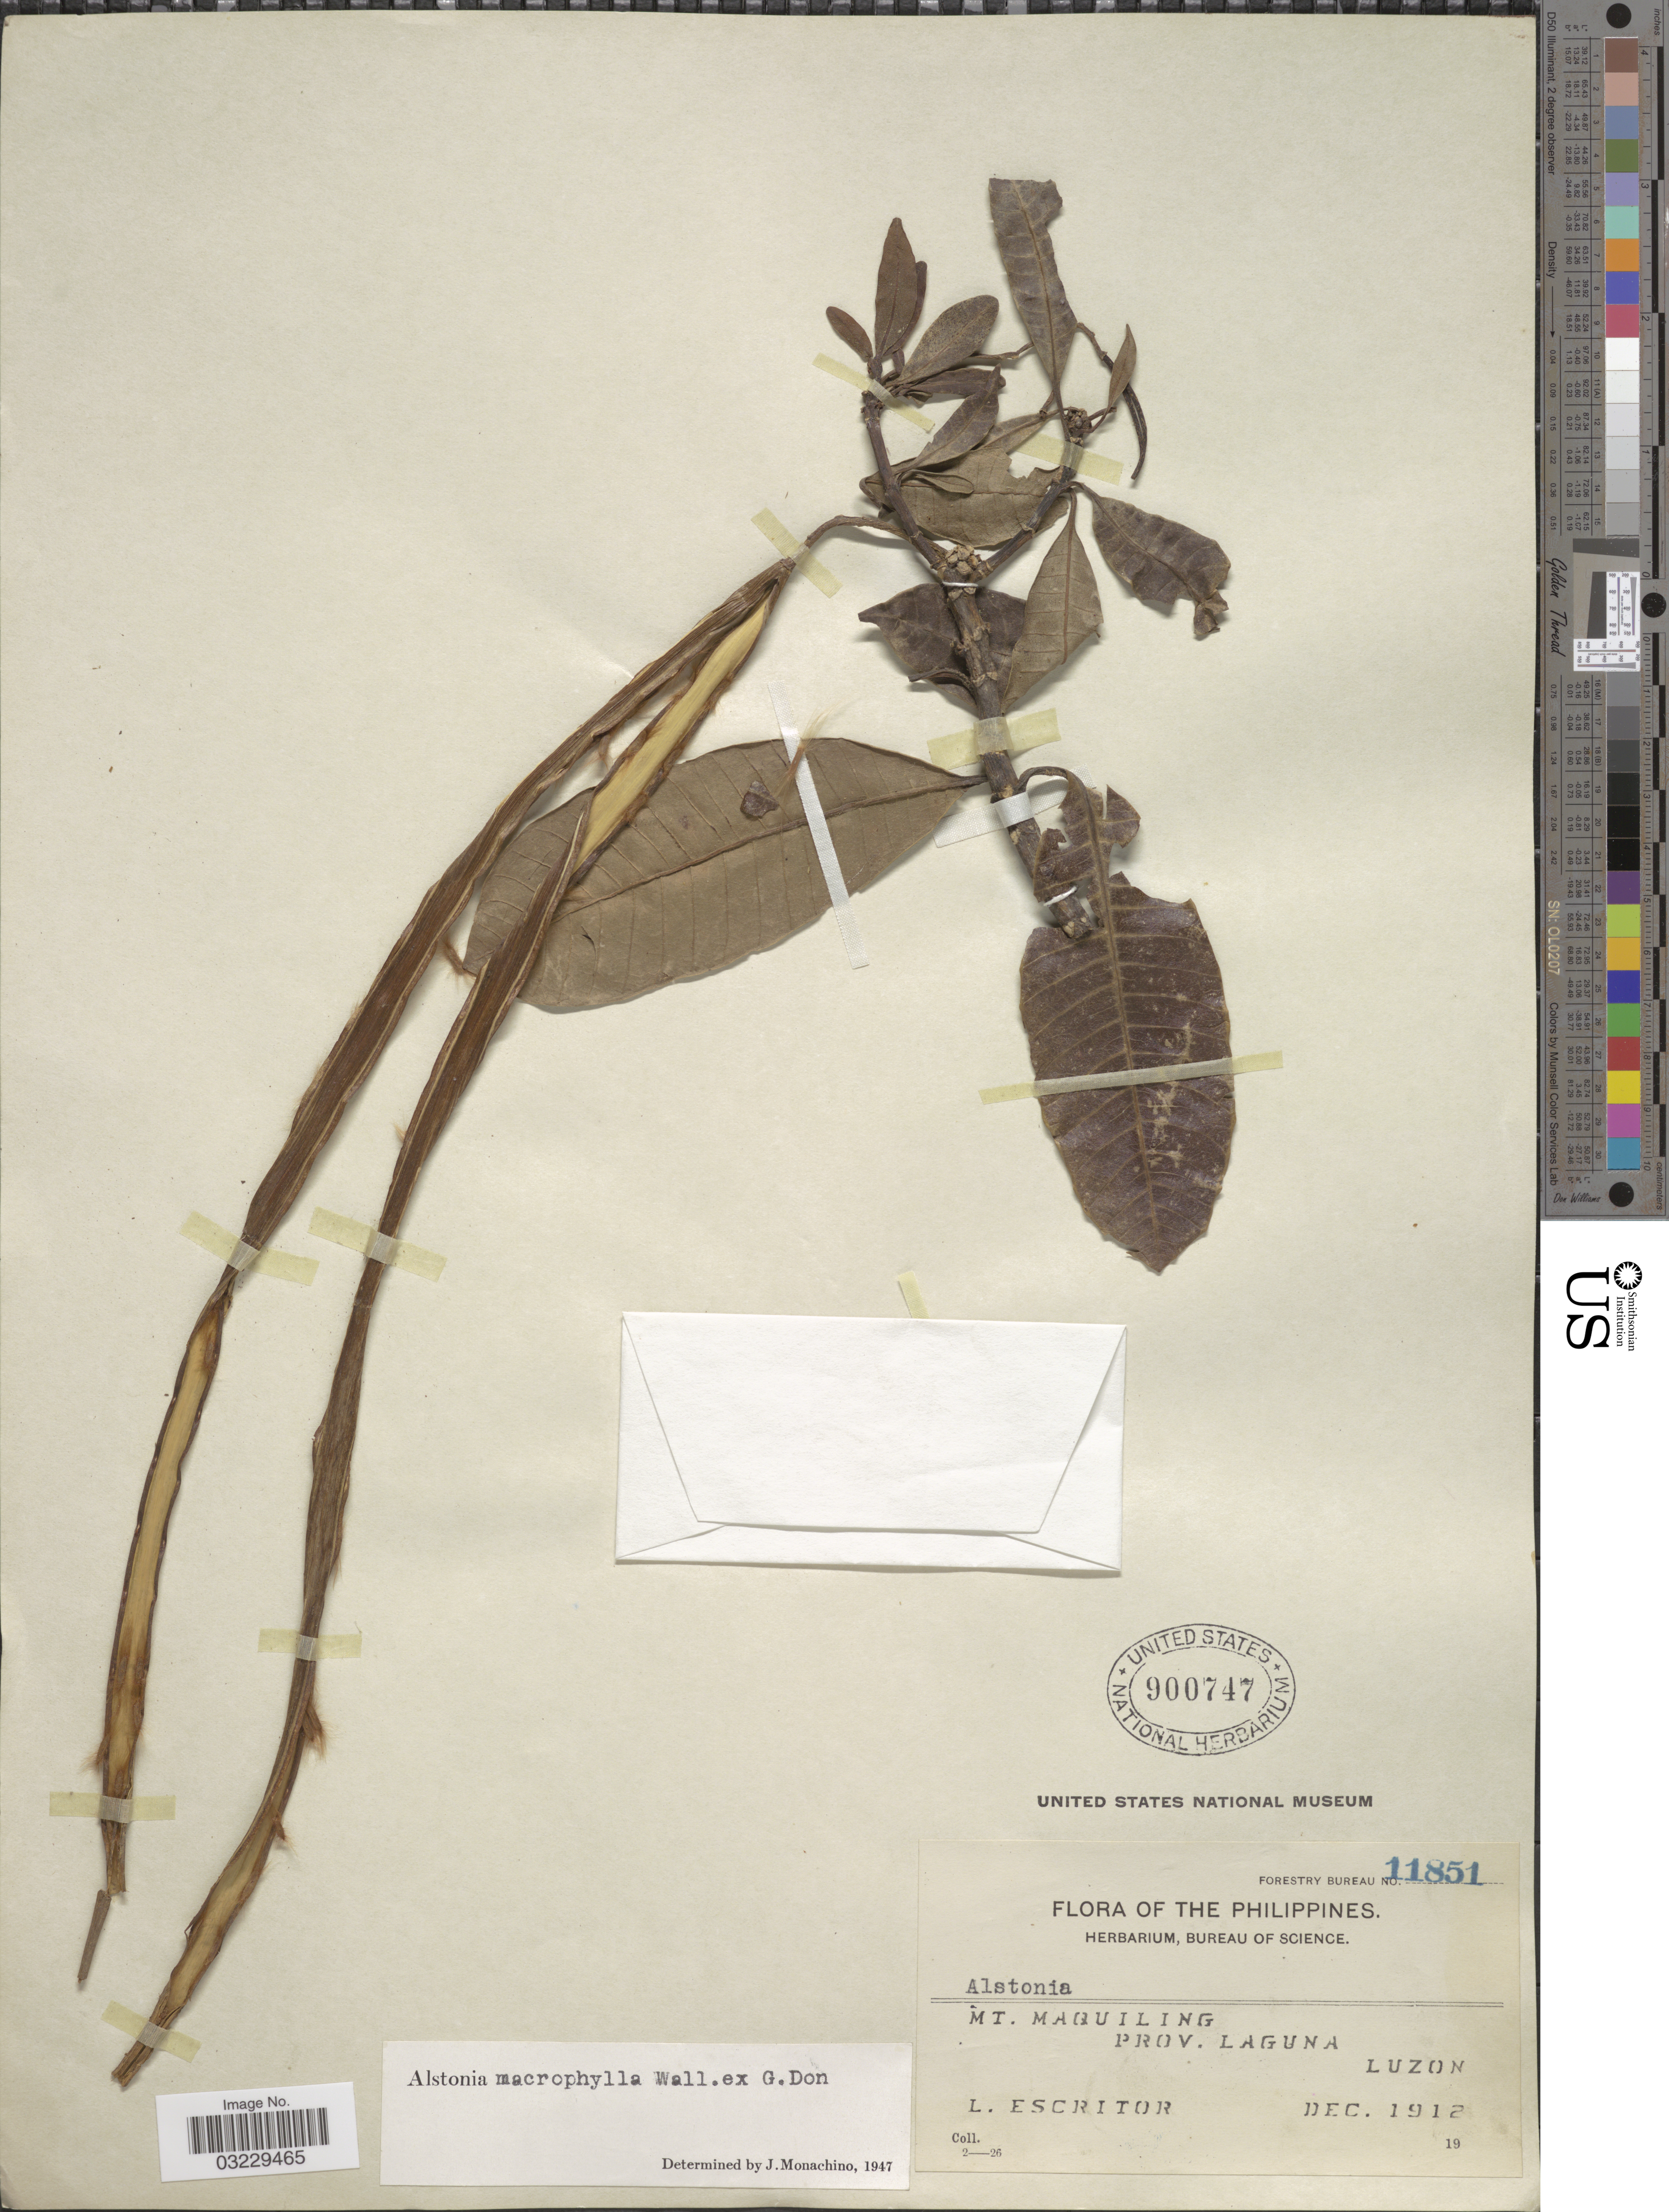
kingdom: Plantae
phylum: Tracheophyta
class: Magnoliopsida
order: Gentianales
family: Apocynaceae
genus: Alstonia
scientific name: Alstonia macrophylla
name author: Wall. ex G. Don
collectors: L. Escritor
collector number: Forestry Bureau 11851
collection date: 1912-12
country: Philippines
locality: Mt. Maquiling, Prov. Laguna, Luzon.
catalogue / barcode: US 900747